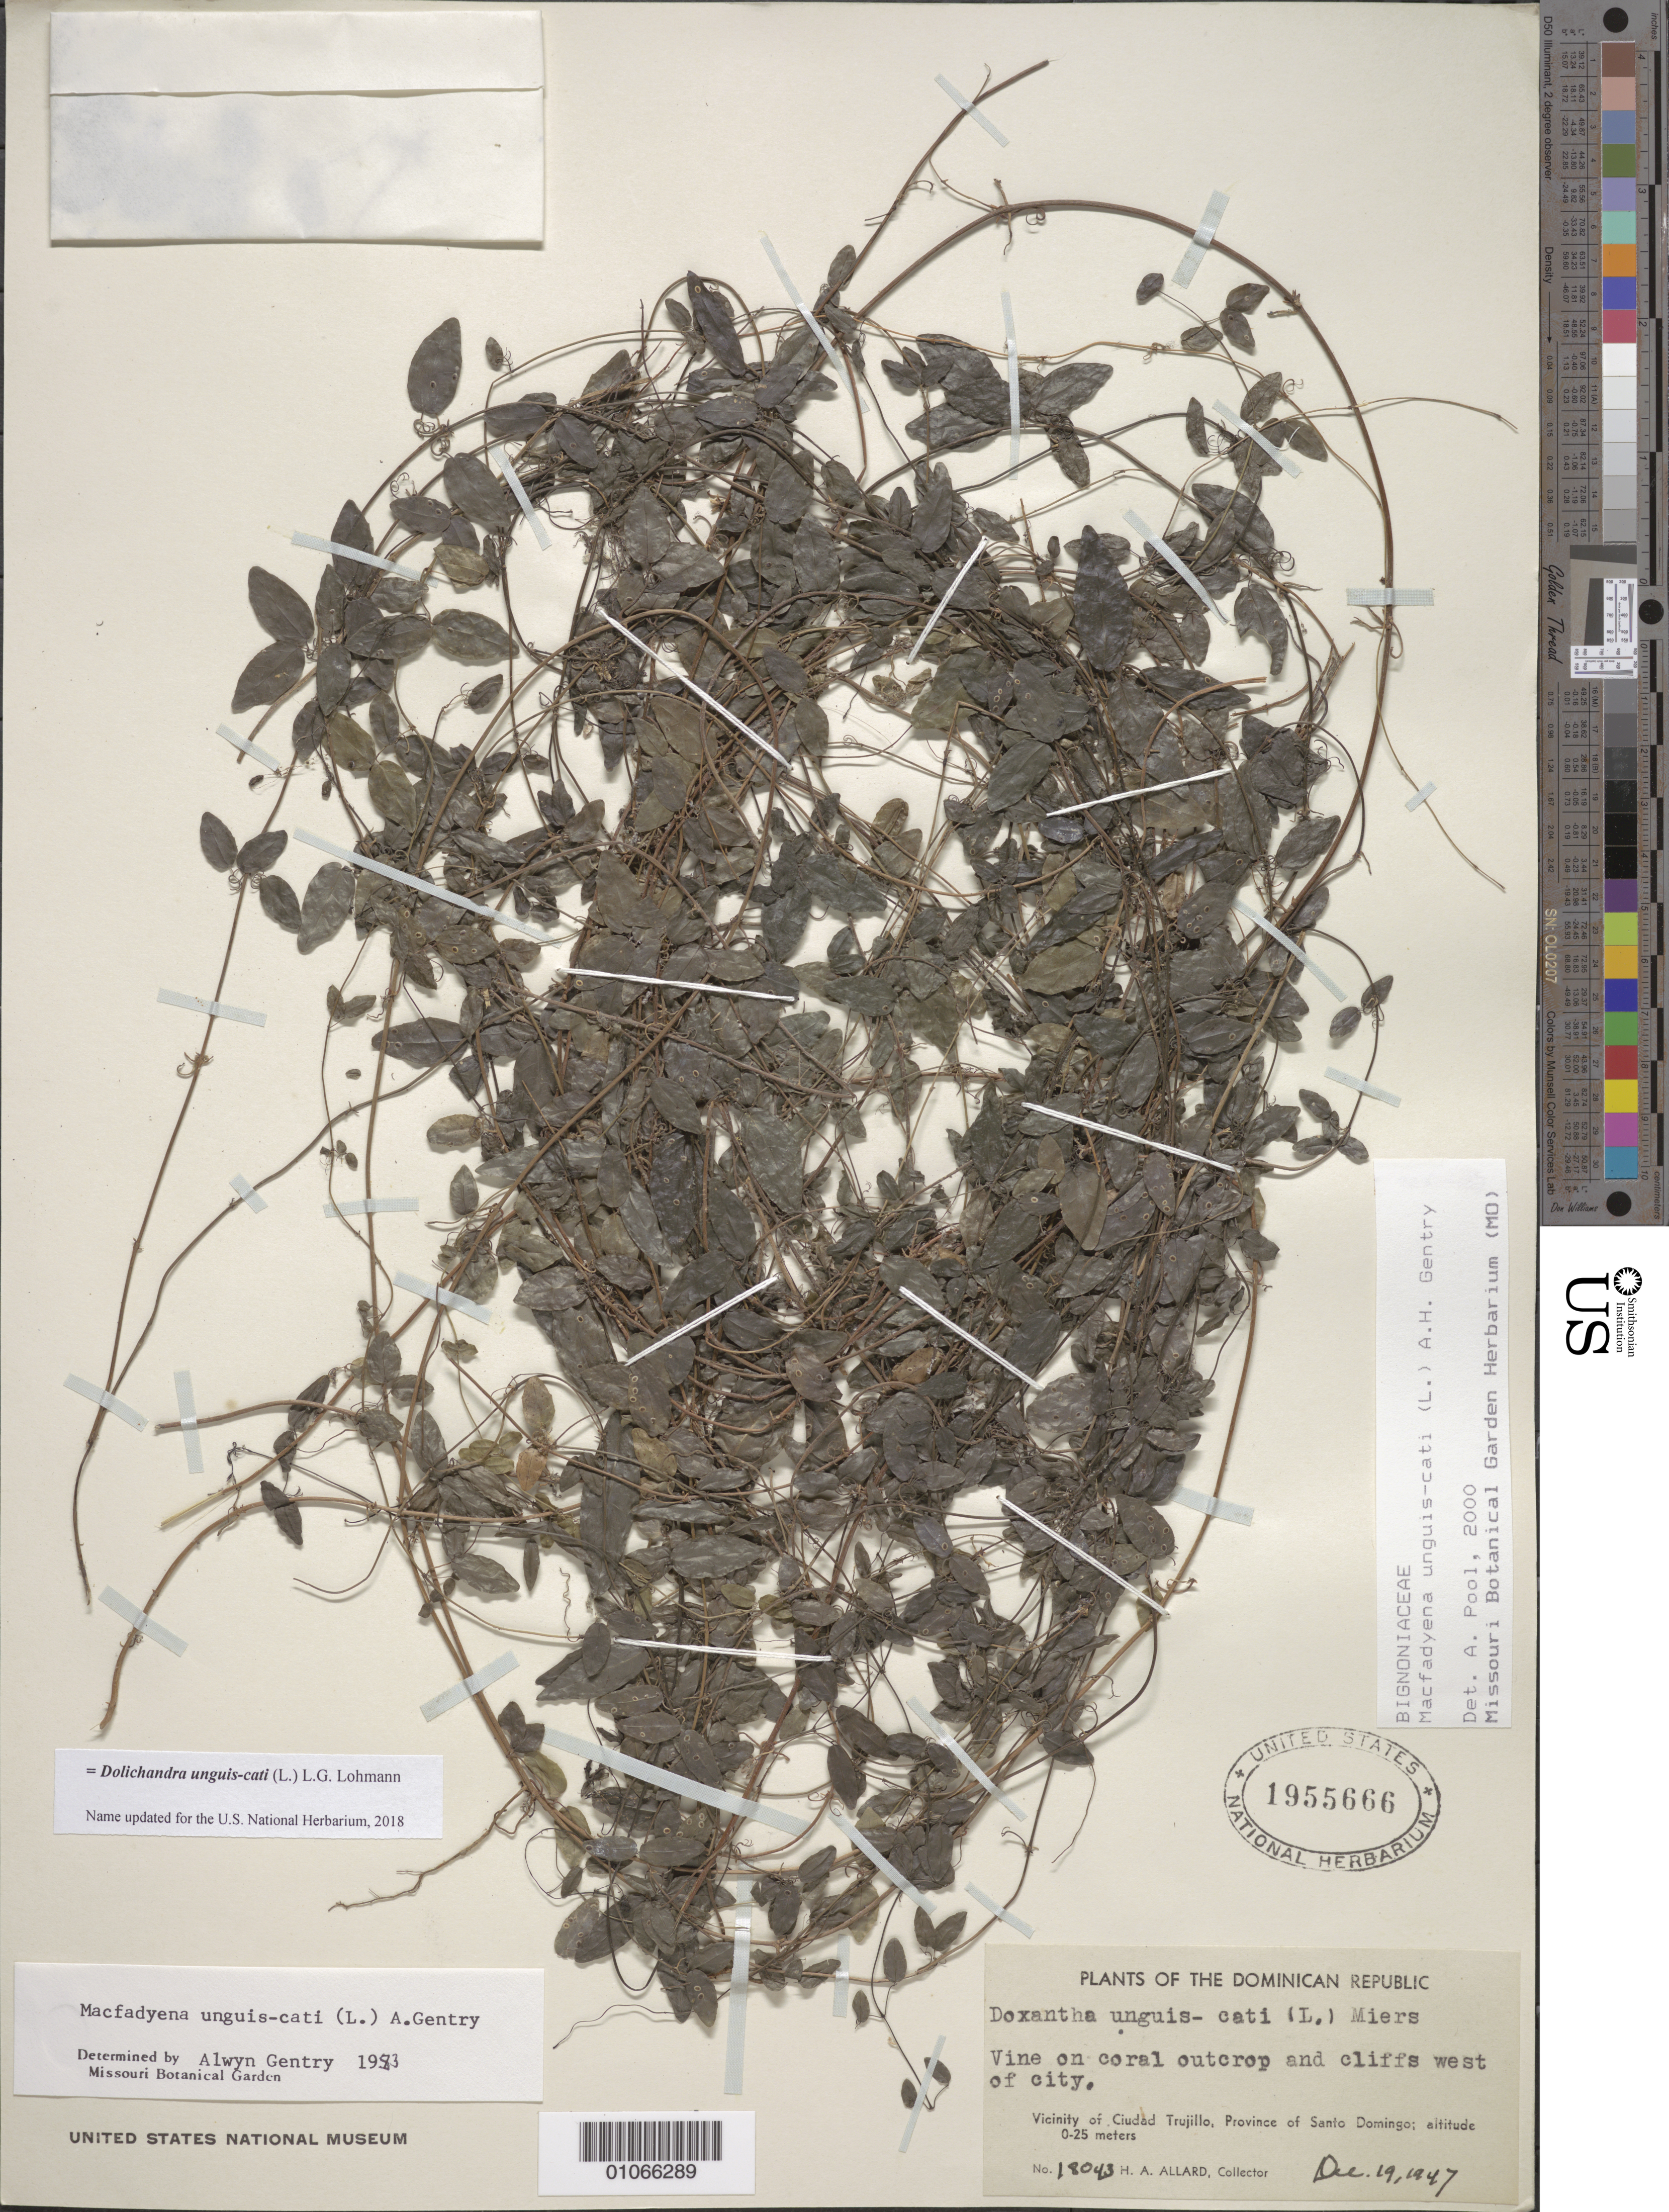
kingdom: Plantae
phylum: Tracheophyta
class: Magnoliopsida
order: Lamiales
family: Bignoniaceae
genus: Dolichandra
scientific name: Dolichandra unguis-cati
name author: (L.) L.G. Lohmann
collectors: H. A. Allard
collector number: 18043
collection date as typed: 19 Dec 1947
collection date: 1947-12-19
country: Dominican Republic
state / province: Santo Domingo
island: Hispaniola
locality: On coral outcrop and cliffs west of Ciudad Trujillo.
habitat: Coral outcrop and cliffs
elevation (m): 0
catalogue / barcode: US 1955666